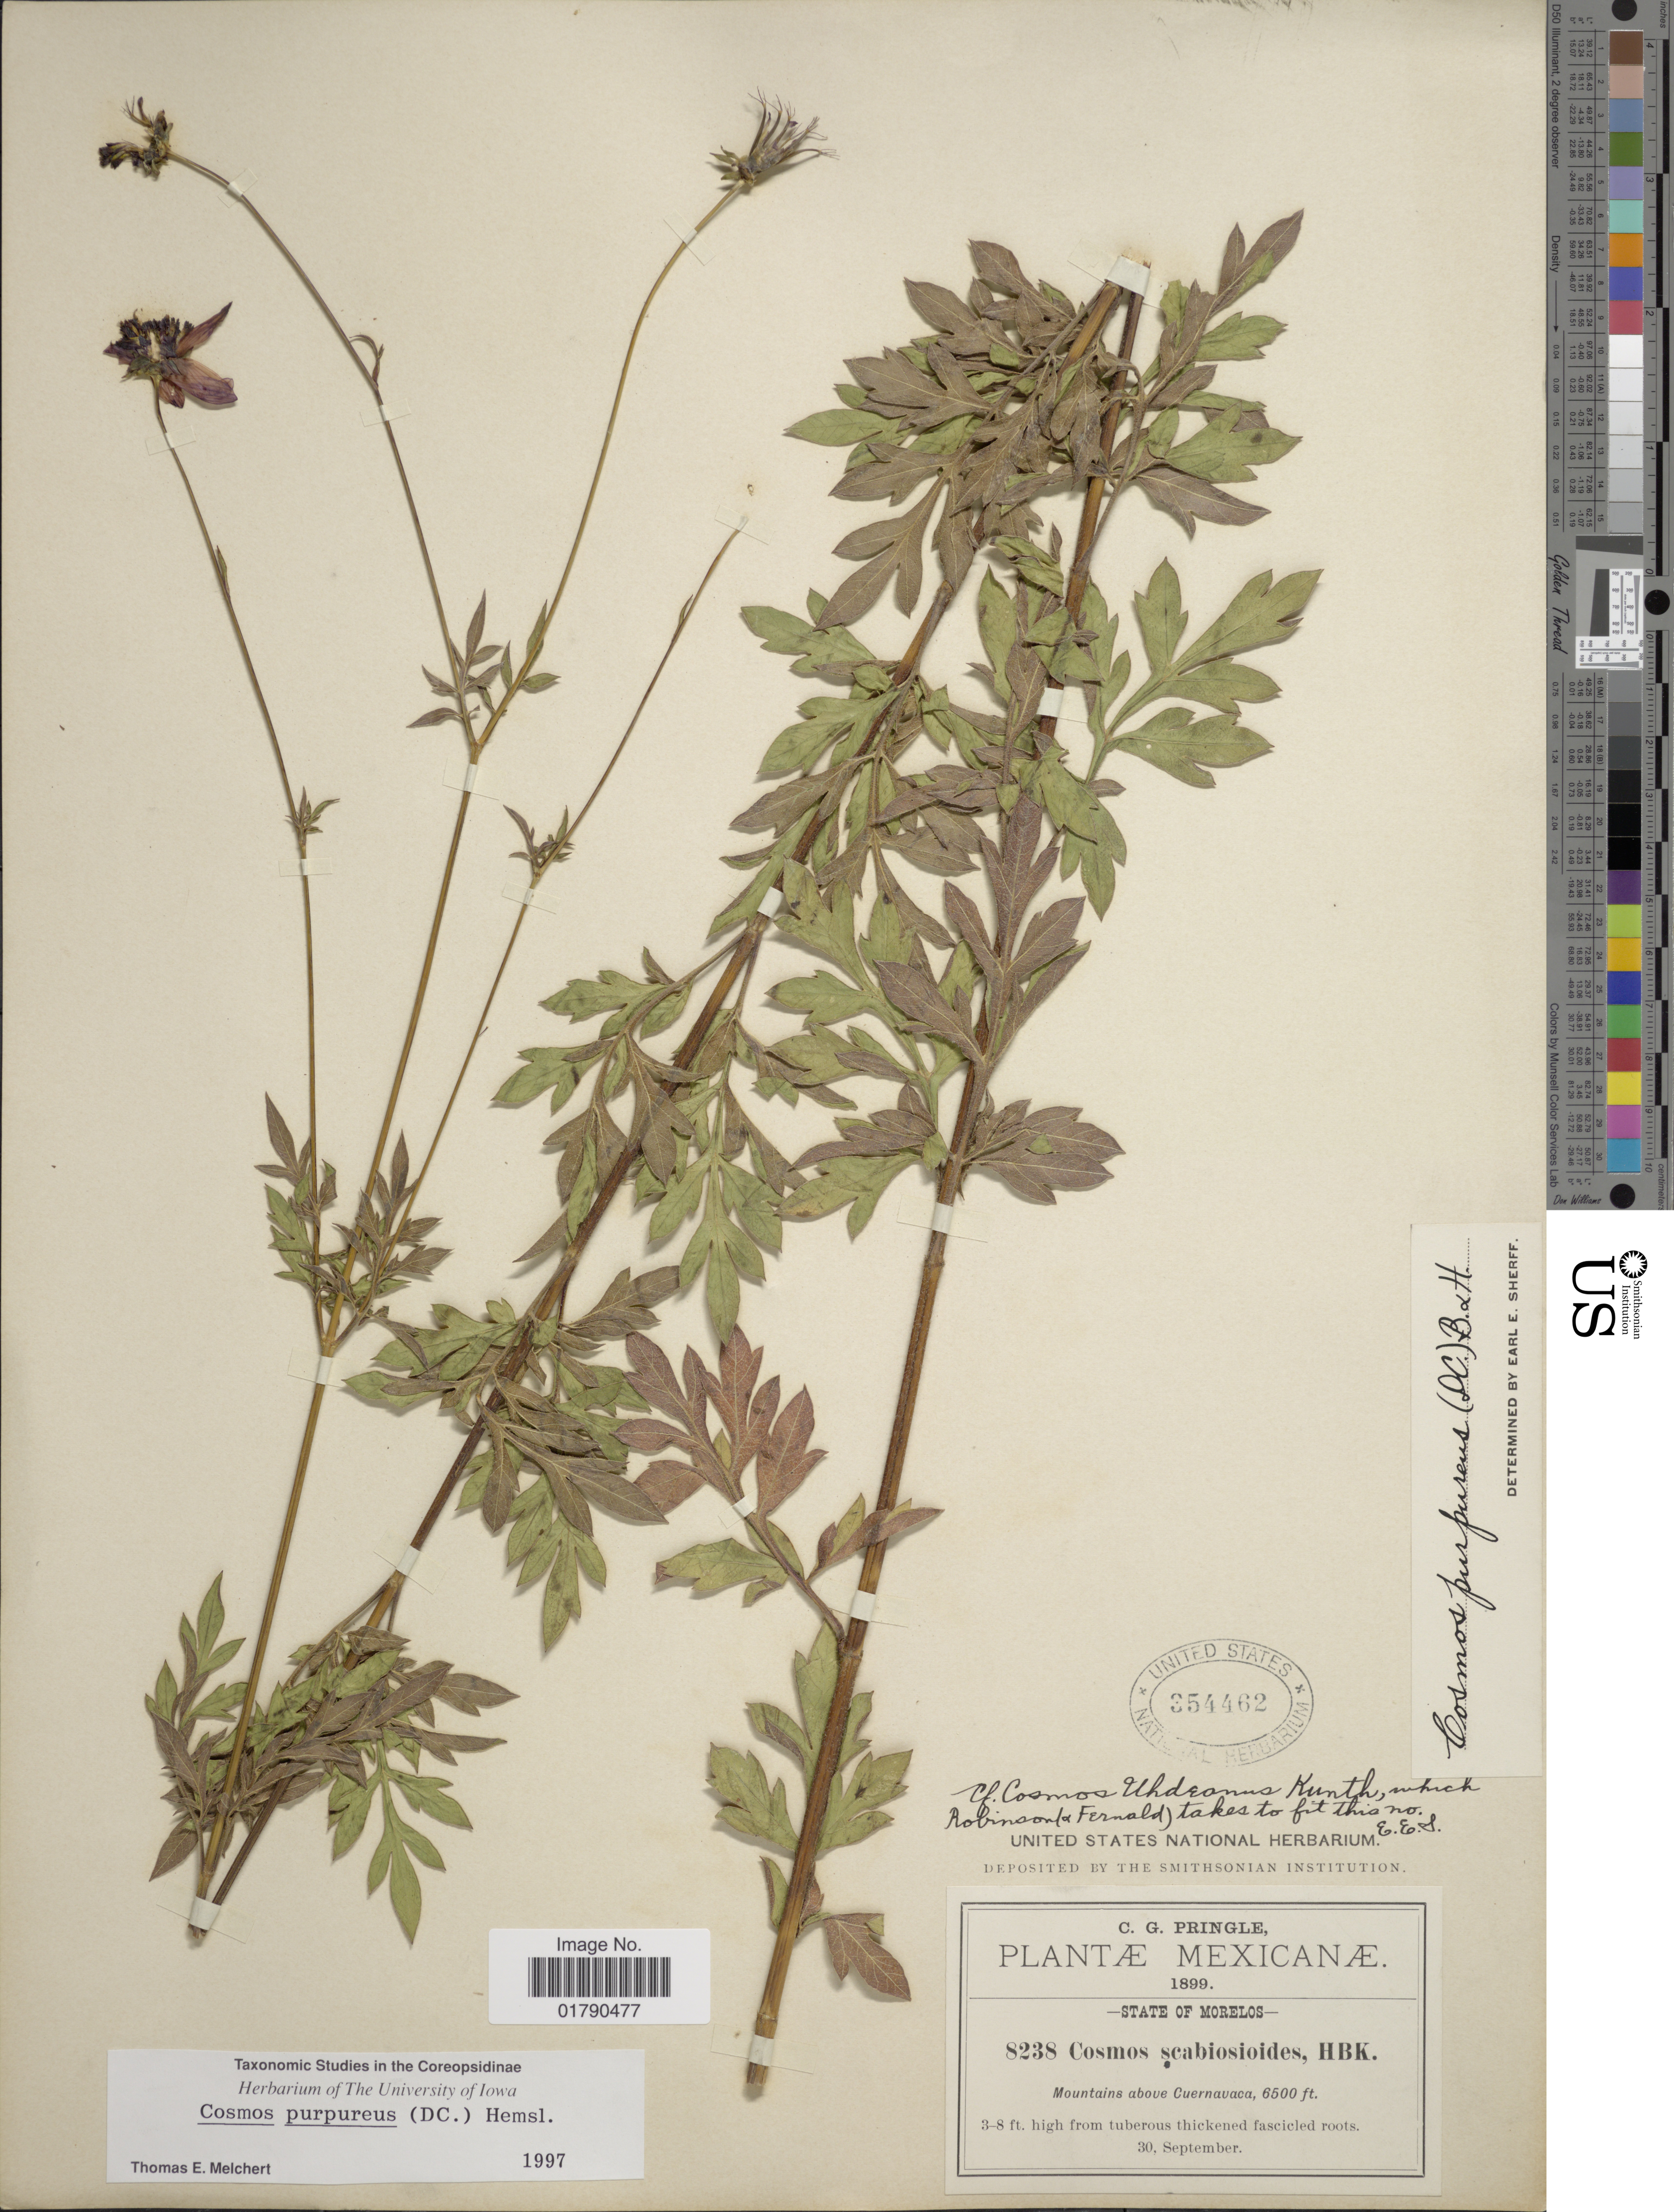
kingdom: Plantae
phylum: Tracheophyta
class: Magnoliopsida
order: Asterales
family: Asteraceae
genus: Cosmos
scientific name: Cosmos pupureus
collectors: C. G. Pringle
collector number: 8238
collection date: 1899-09-30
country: Mexico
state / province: Morelos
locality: Mountains above Cuernavaca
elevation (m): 1981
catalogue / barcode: US 354462